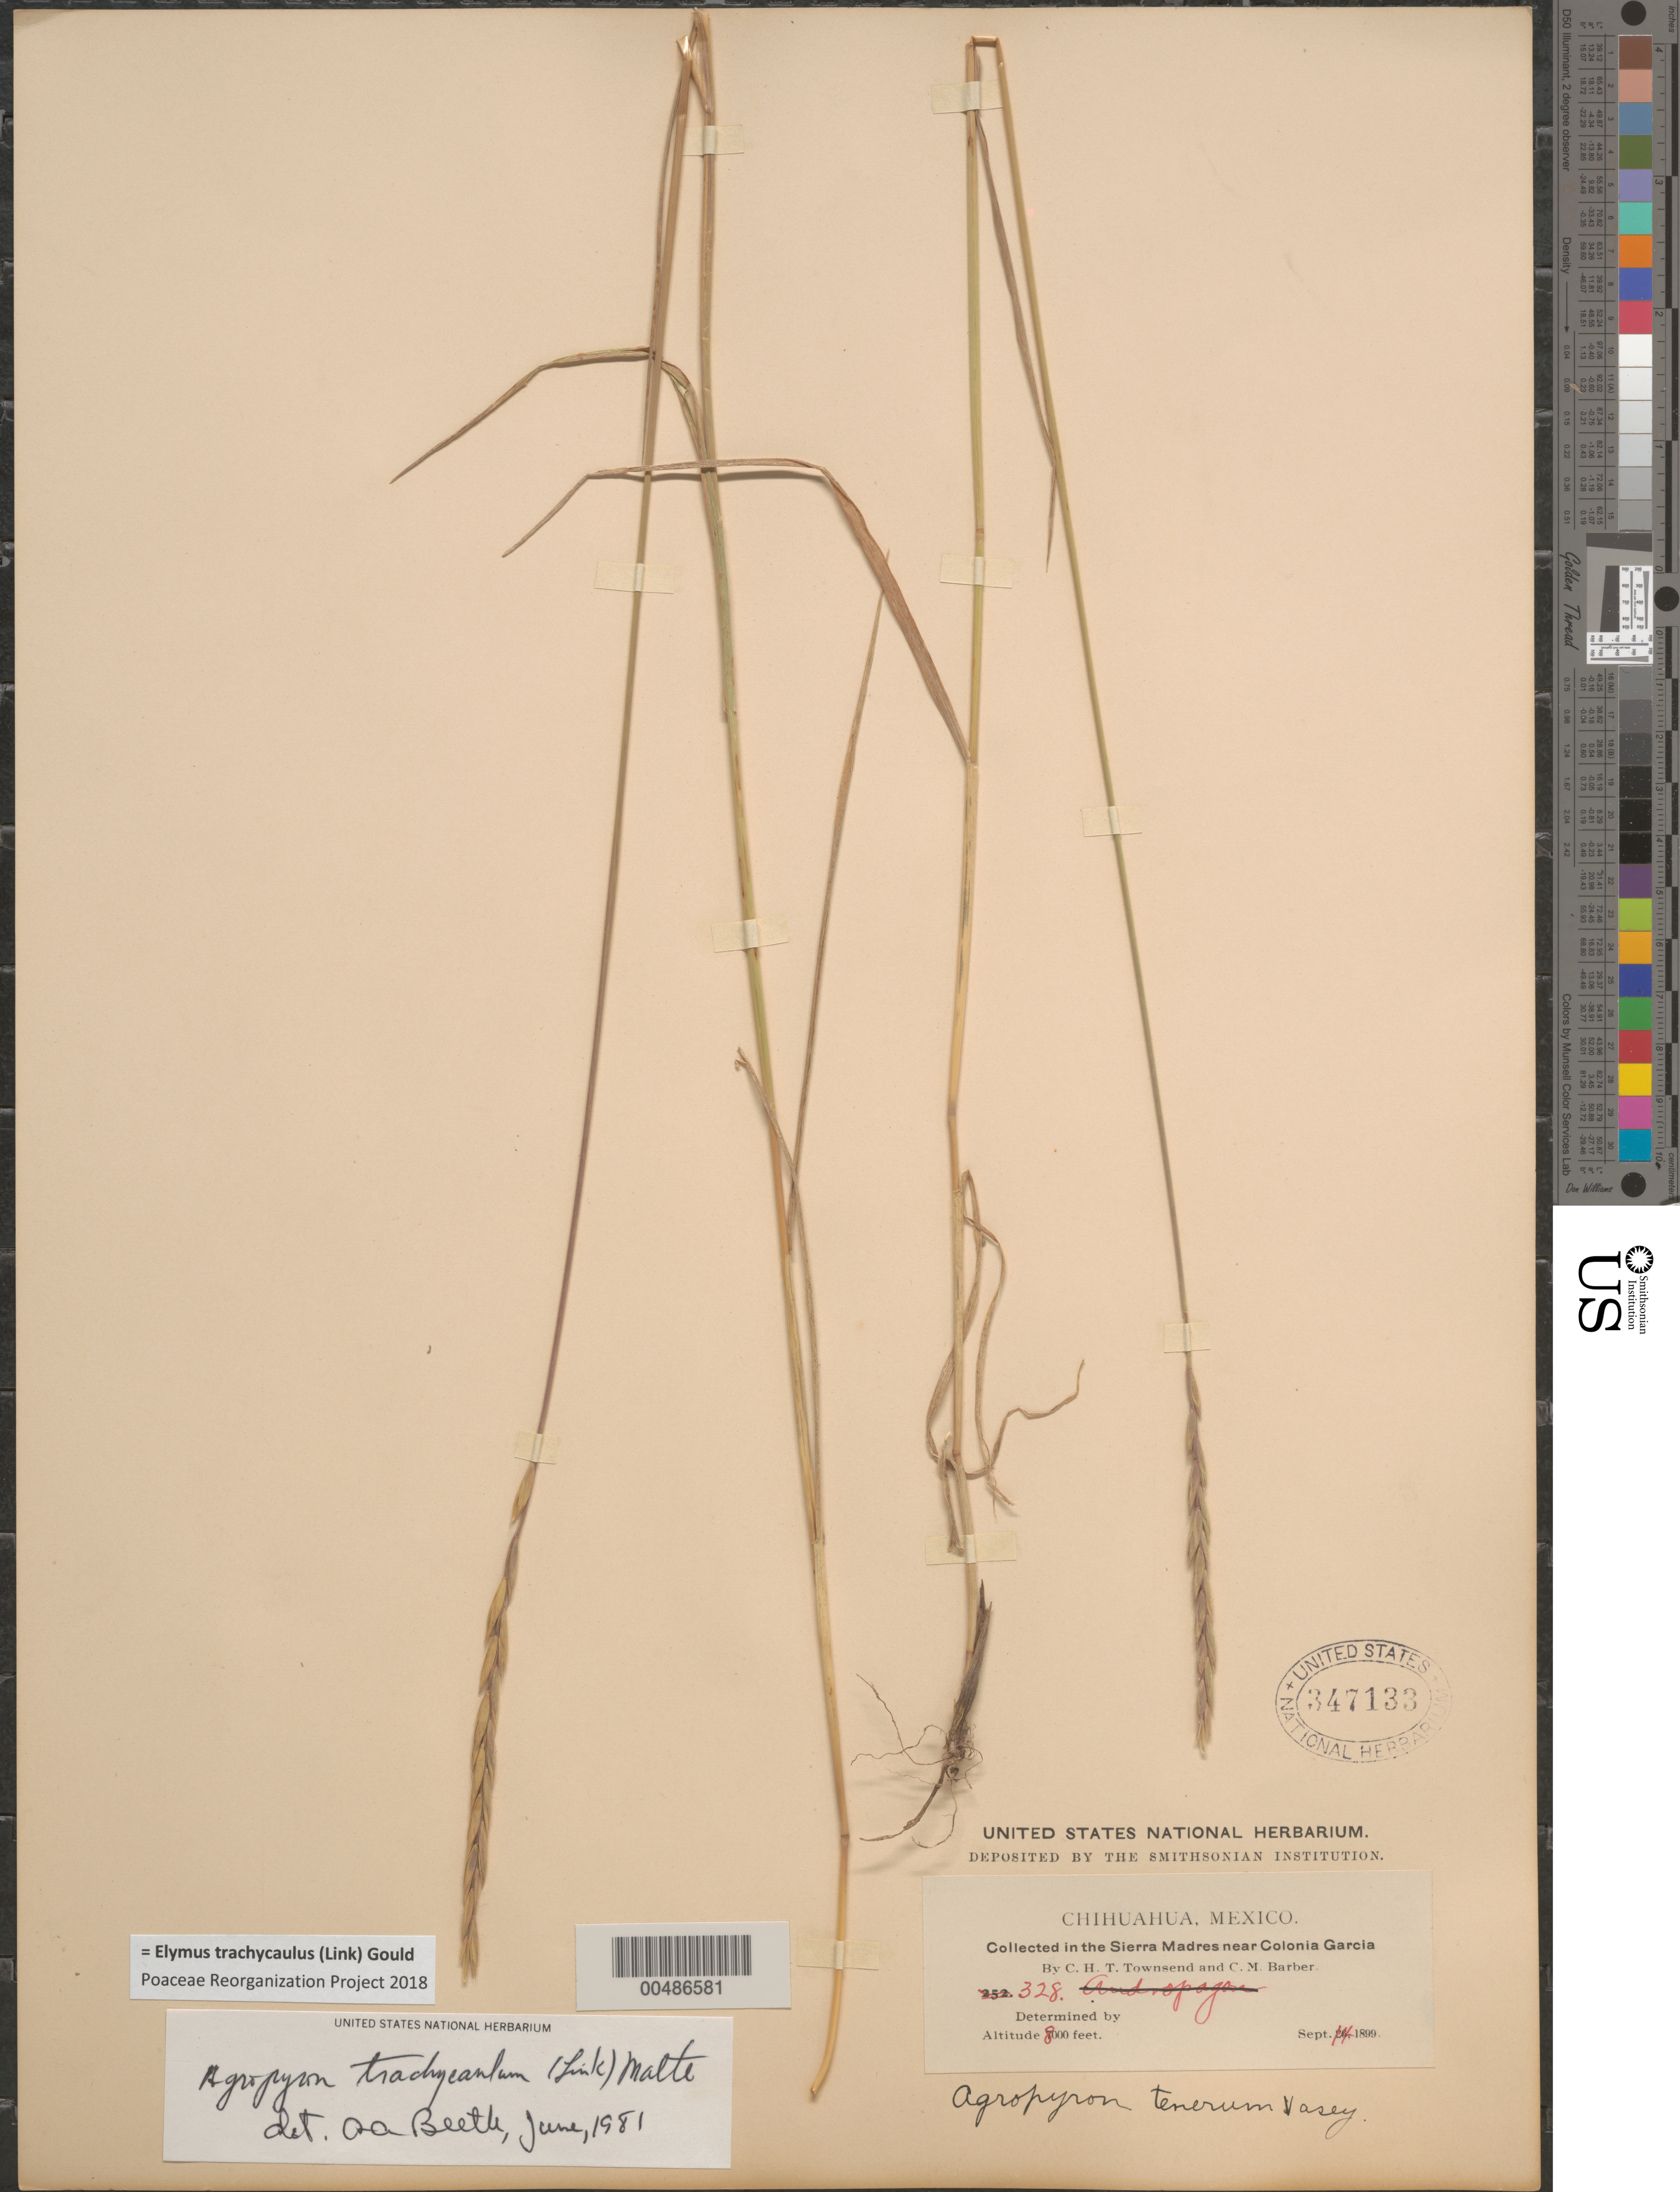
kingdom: Plantae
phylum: Tracheophyta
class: Liliopsida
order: Poales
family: Poaceae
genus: Elymus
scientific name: Elymus trachycaulus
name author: (Link) Gould ex Shinners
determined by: Poaceae Reorganization Project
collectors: C. H. T. Townsend & C. Barber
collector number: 328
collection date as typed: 14 Sep 1899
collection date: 1899-09-14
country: Mexico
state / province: Chihuahua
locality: in the Sierra Madres near Colonia Garcia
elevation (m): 2438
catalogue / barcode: US 347133